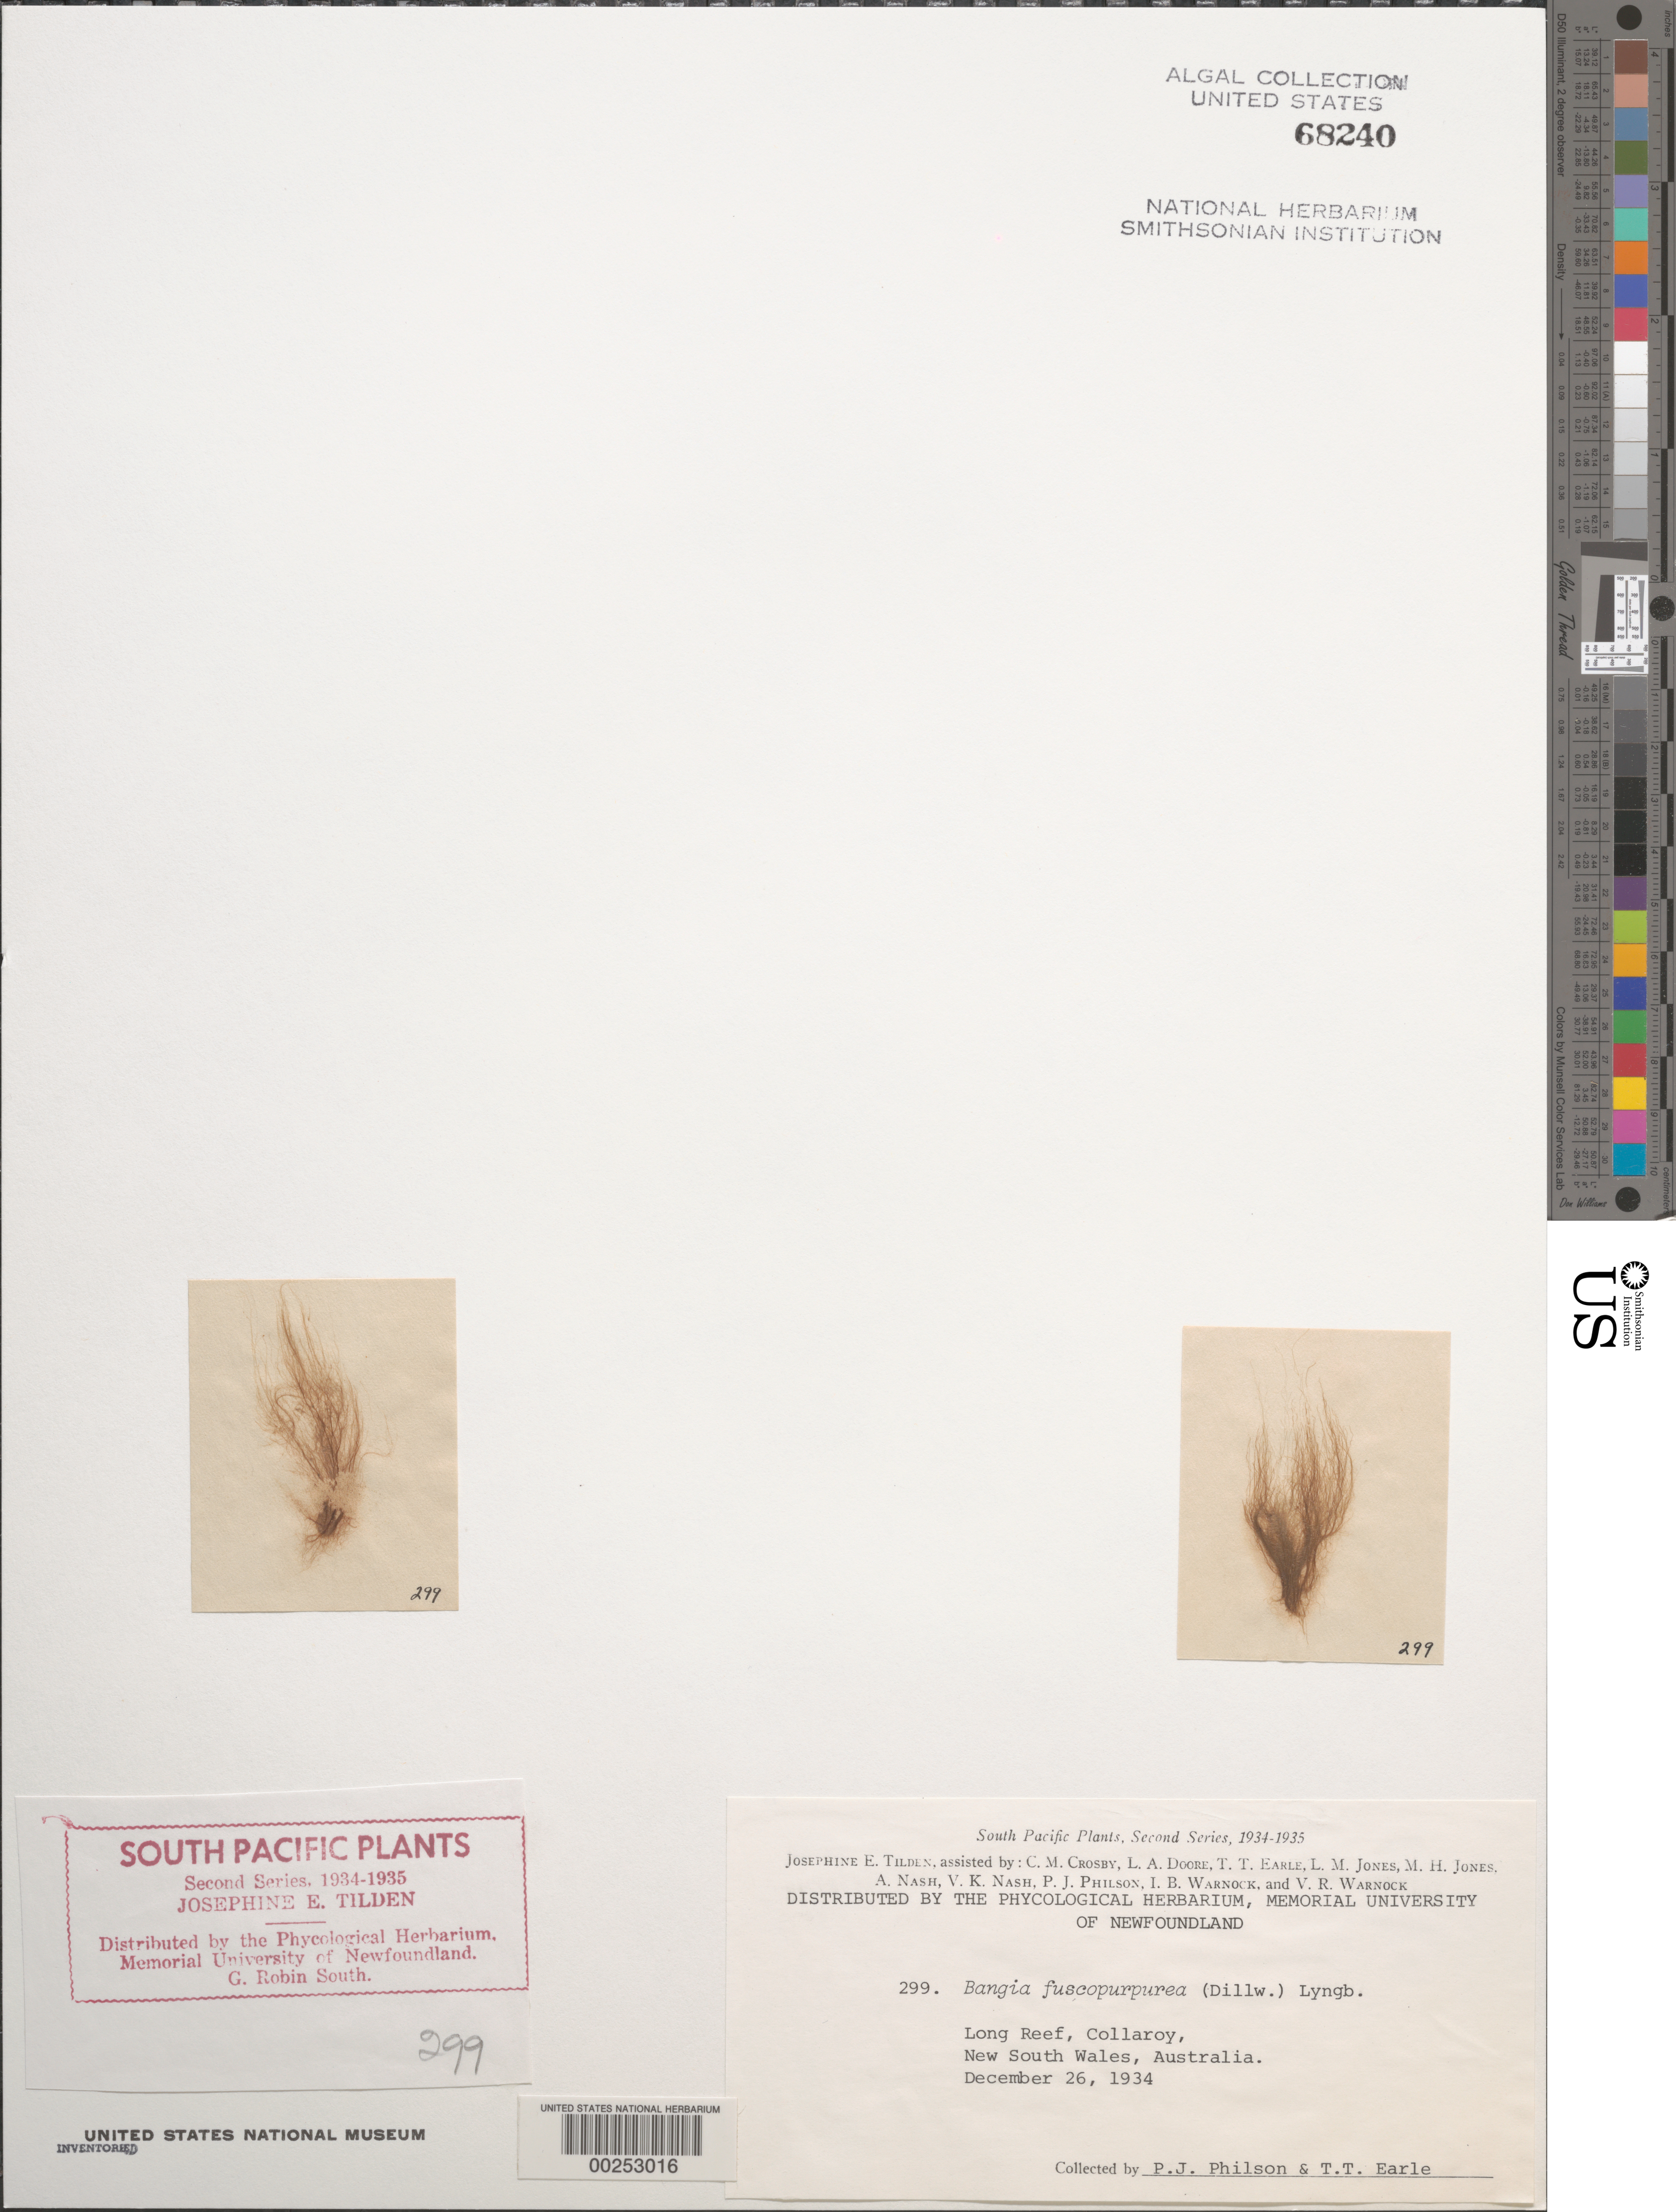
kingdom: Plantae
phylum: Rhodophyta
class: Bangiophyceae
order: Bangiales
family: Bangiaceae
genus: Bangia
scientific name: Bangia fuscopurpurea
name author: (Dillwyn) Lyngb.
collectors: P. Philson & T. Earle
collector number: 299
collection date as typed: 26 Dec 1934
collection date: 1934-12-26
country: Australia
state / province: New South Wales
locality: Long reef, collaroy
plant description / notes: Tilden, South Pacific Plants, Second Series, 1934-1935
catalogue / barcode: US 68240